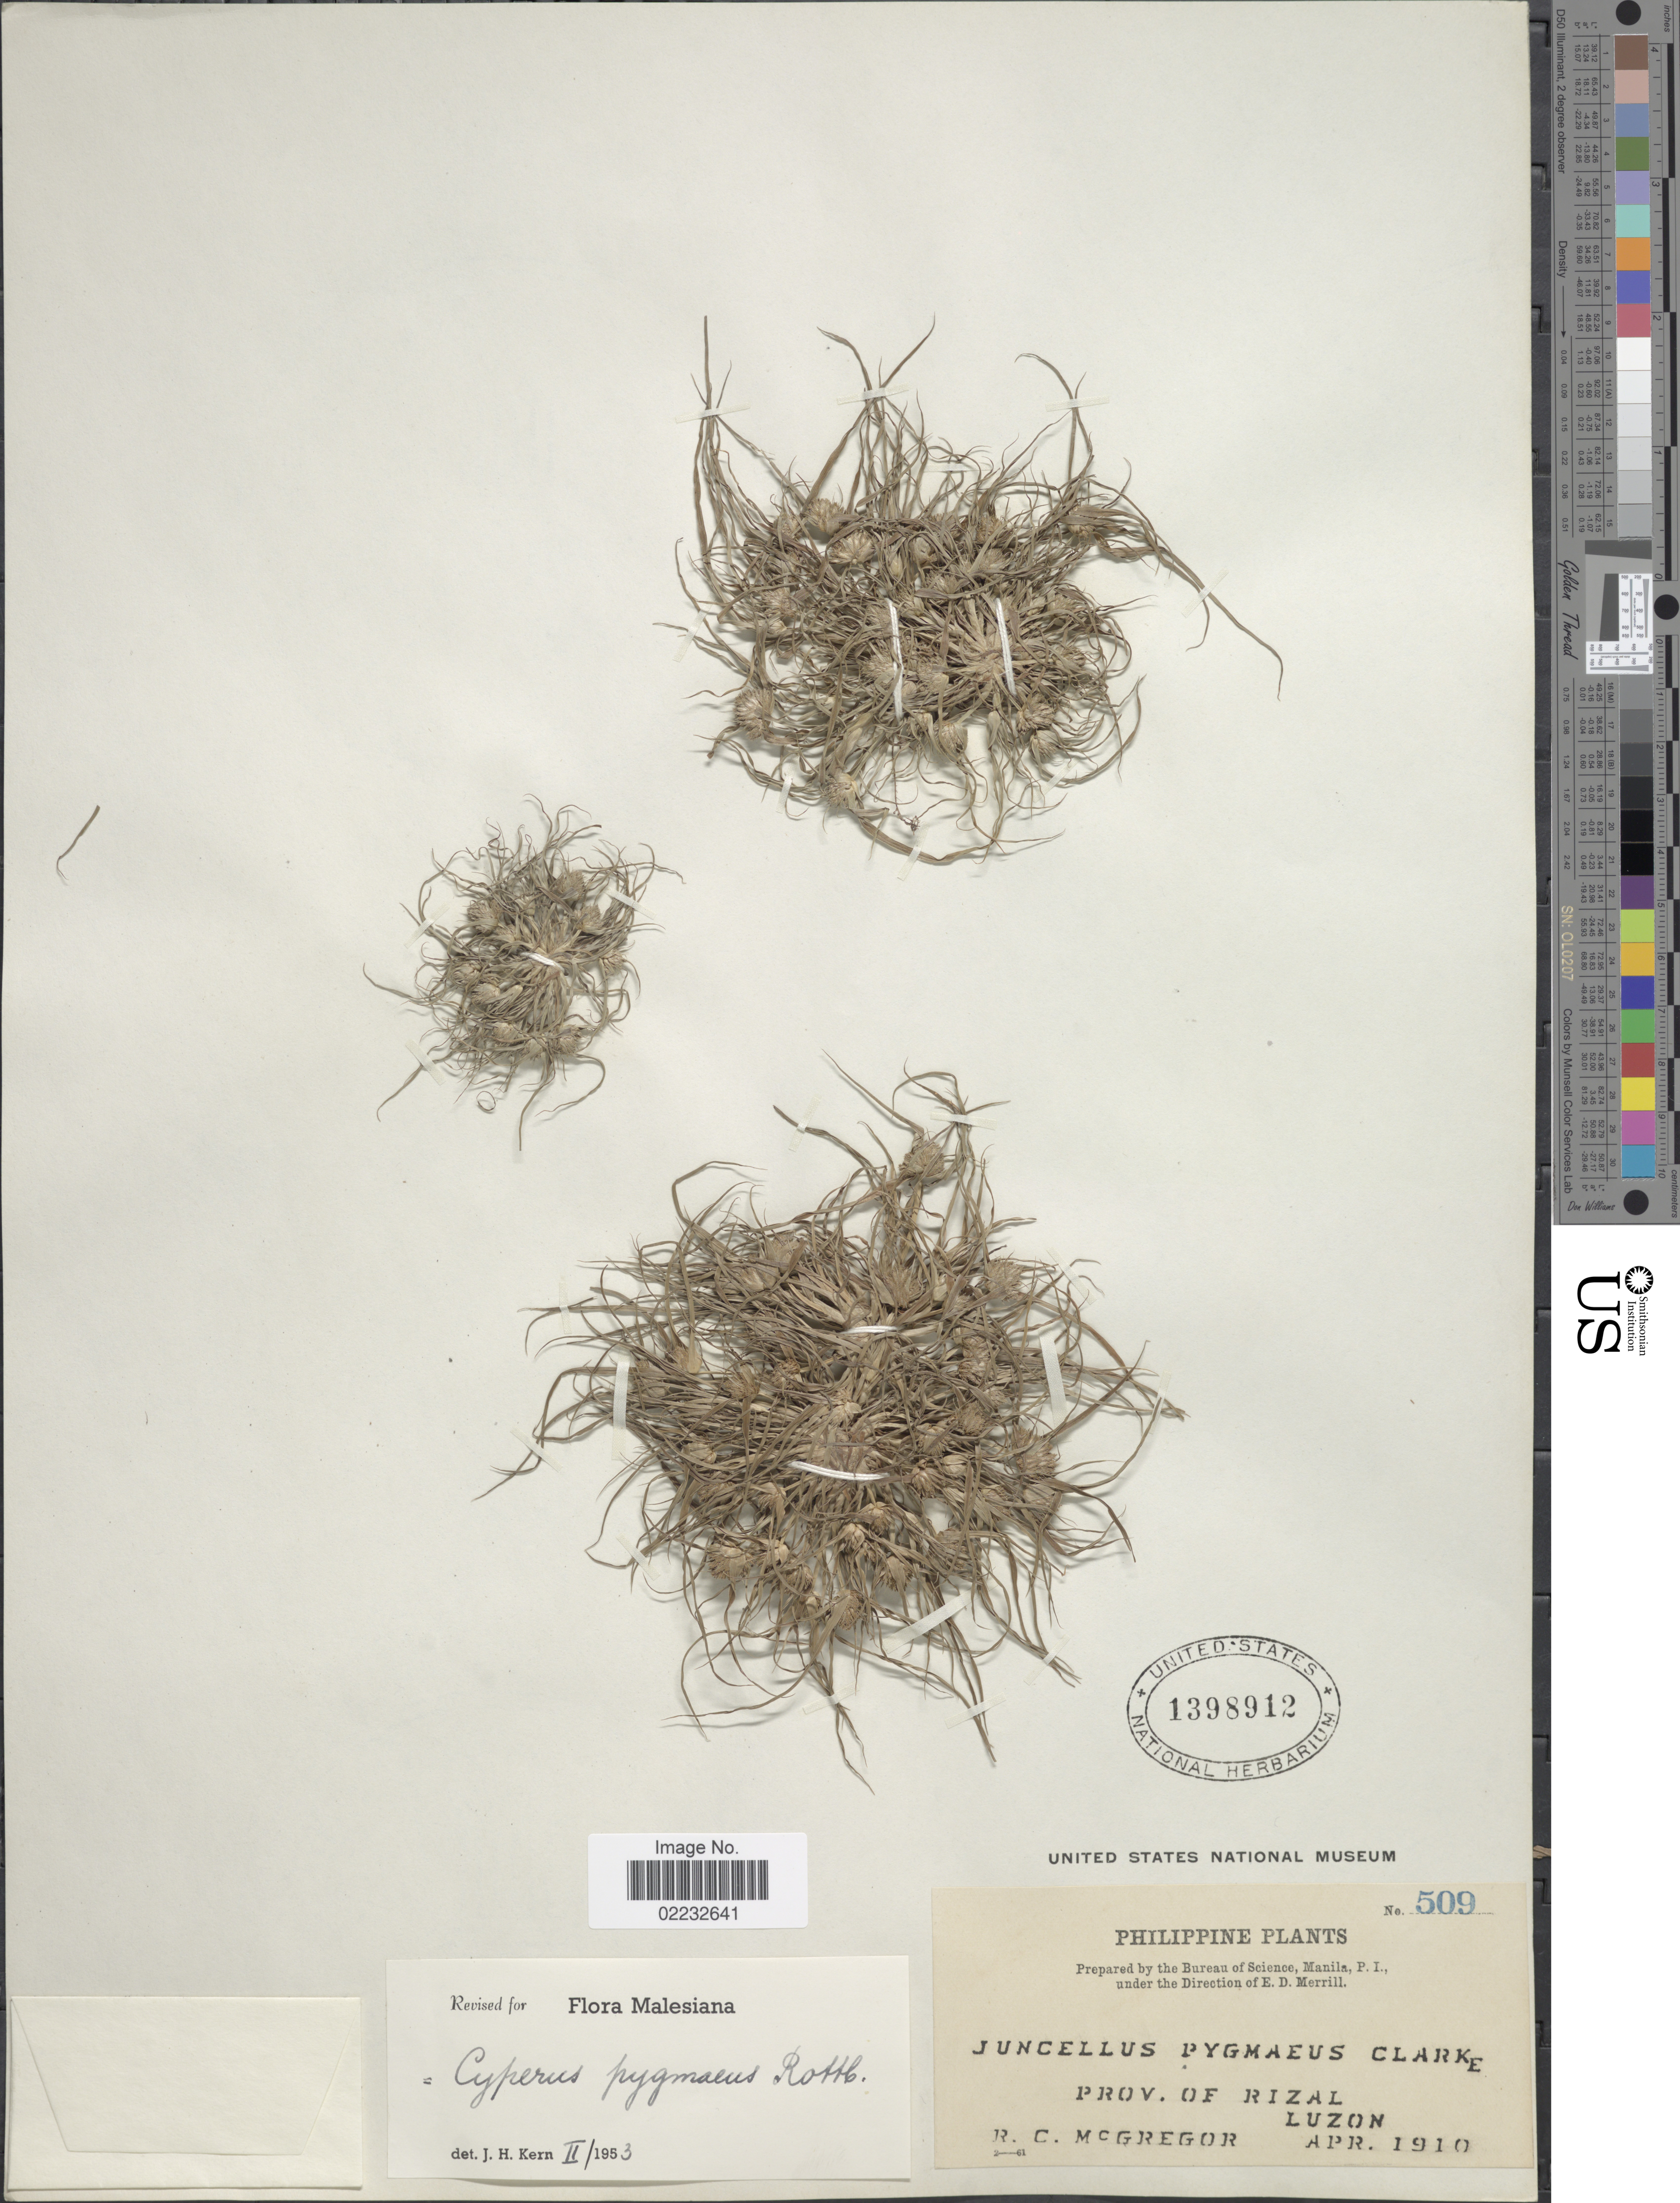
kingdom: Plantae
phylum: Tracheophyta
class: Liliopsida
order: Poales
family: Cyperaceae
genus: Cyperus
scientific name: Cyperus pygmaeus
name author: Rottb.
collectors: R. C. McGregor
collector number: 509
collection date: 1910-04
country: Philippines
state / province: Calabarzon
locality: Prov. of Rizal, Luzon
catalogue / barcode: US 1398912